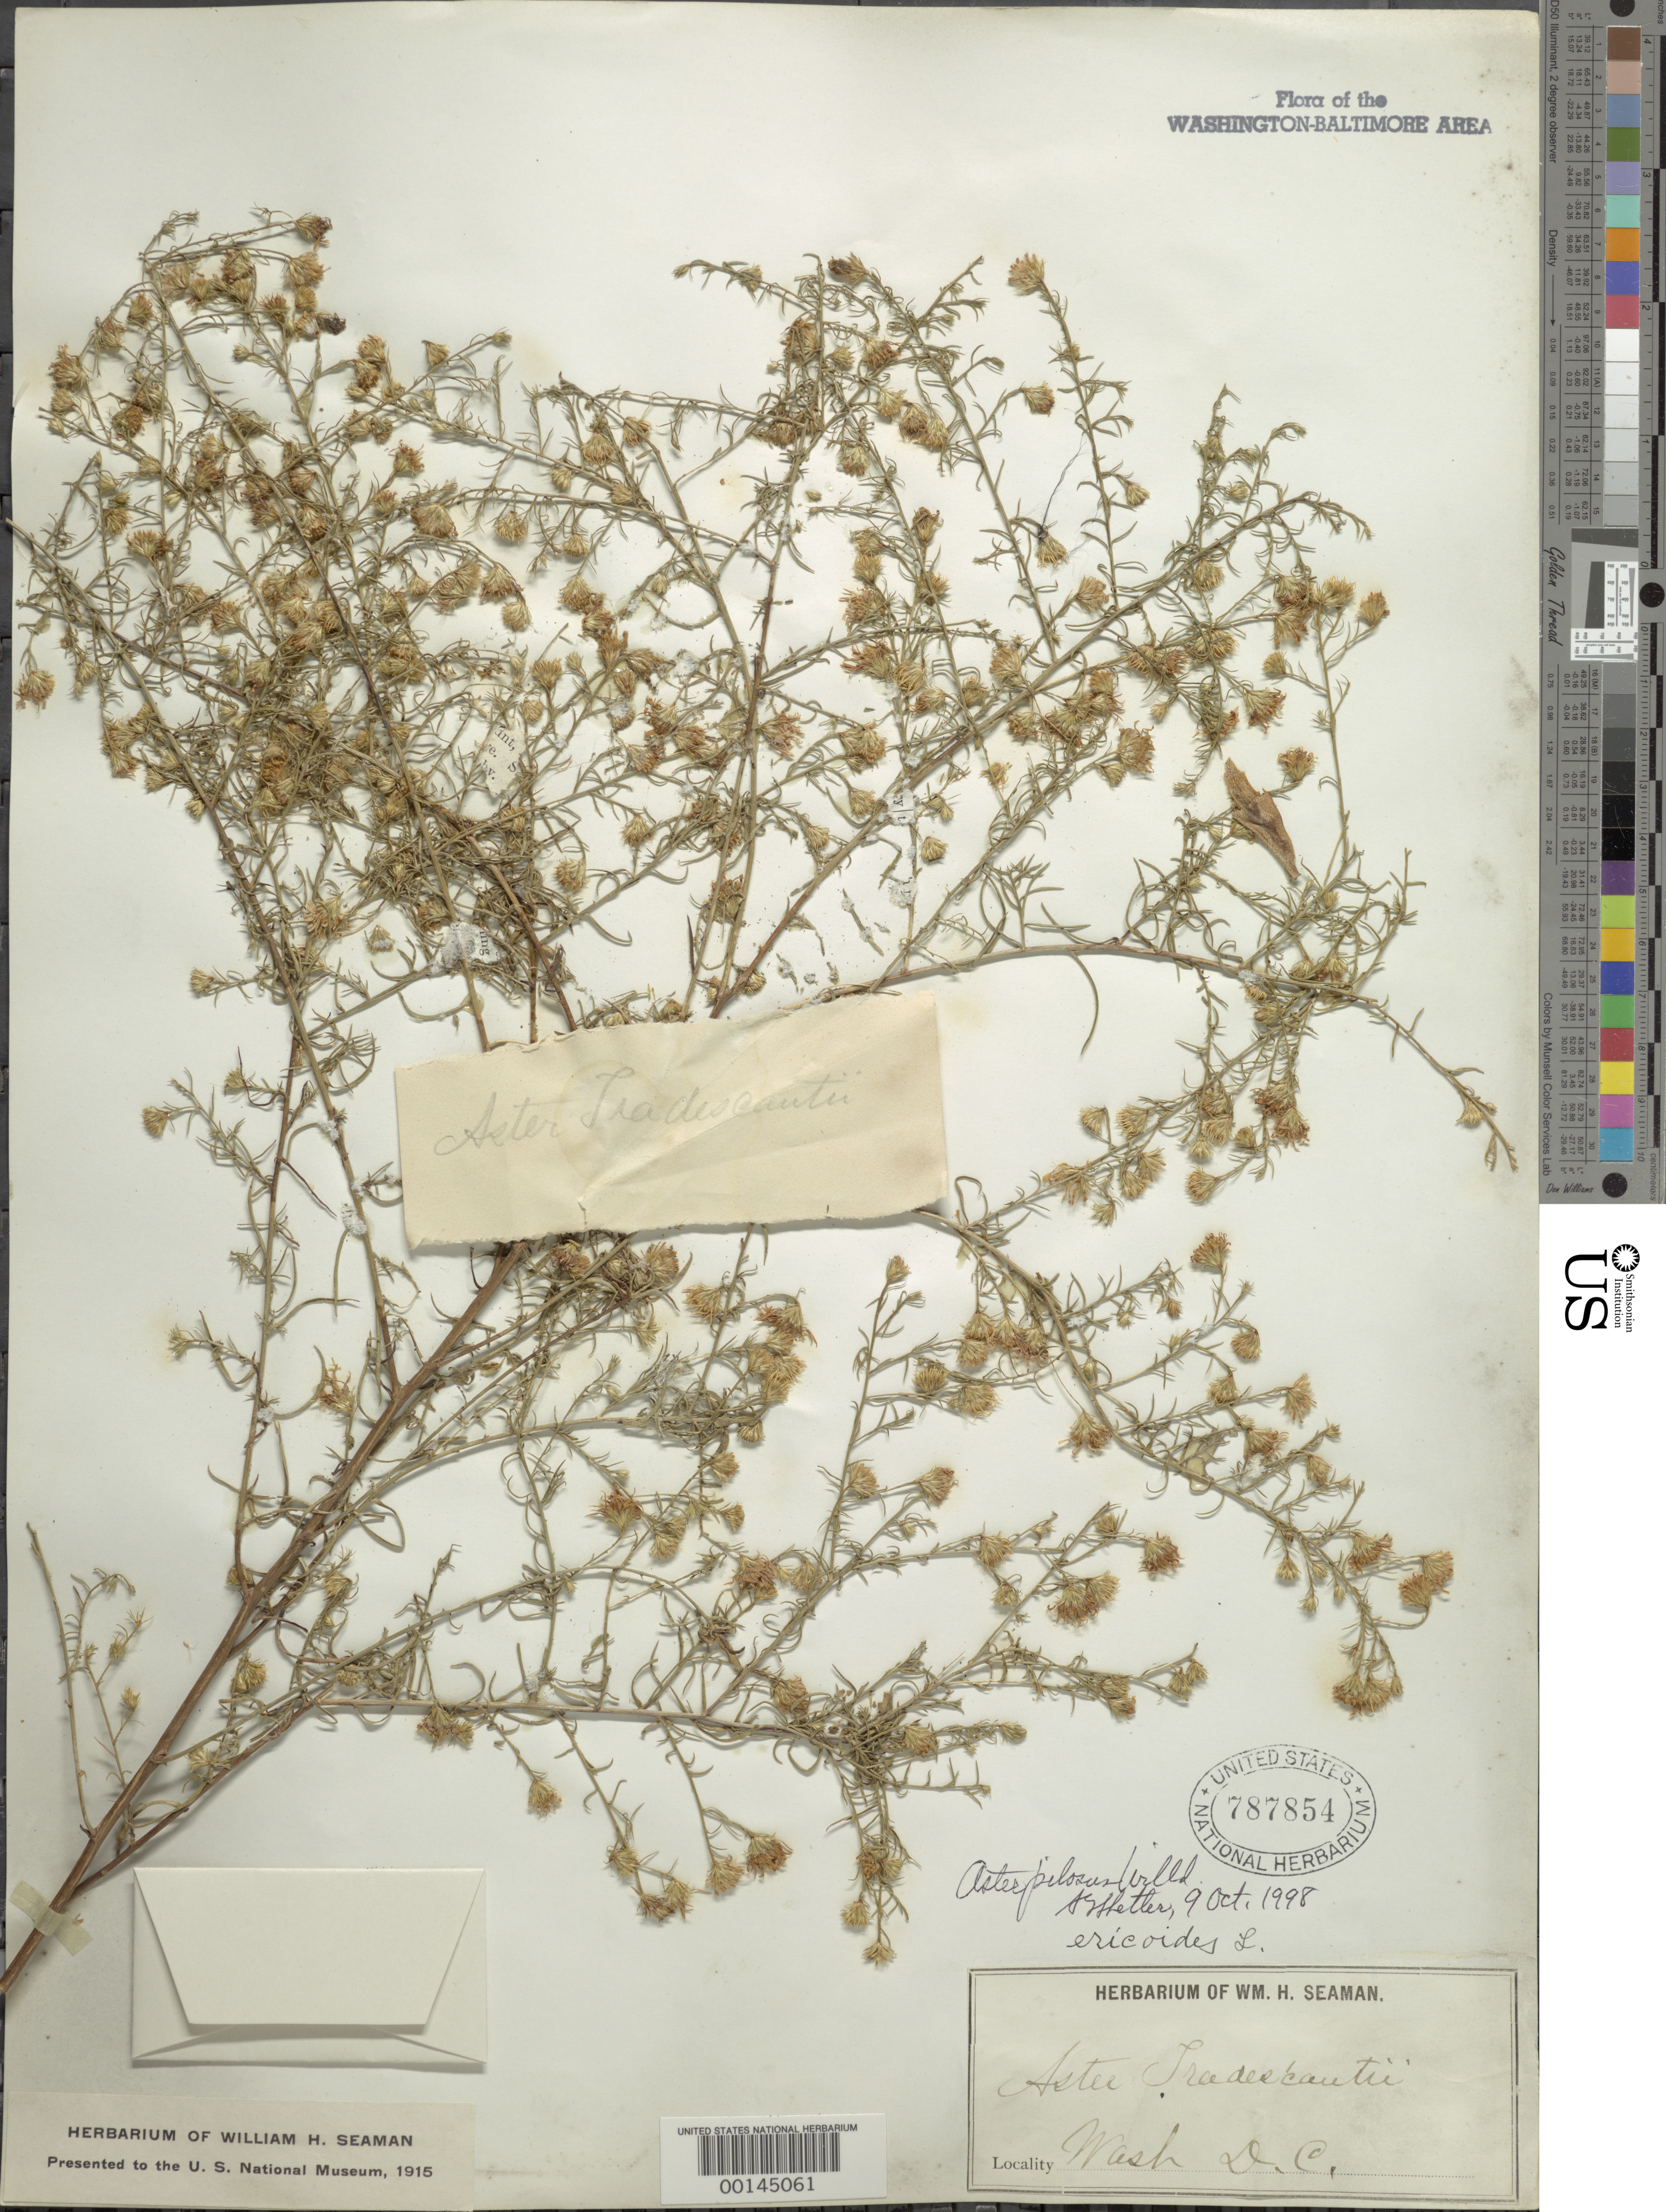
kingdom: Plantae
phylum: Tracheophyta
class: Magnoliopsida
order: Asterales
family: Asteraceae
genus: Symphyotrichum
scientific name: Symphyotrichum pilosum var. pringlei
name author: (A. Gray) G.L. Nesom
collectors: W. Seaman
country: United States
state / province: District of Columbia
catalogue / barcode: US 787854